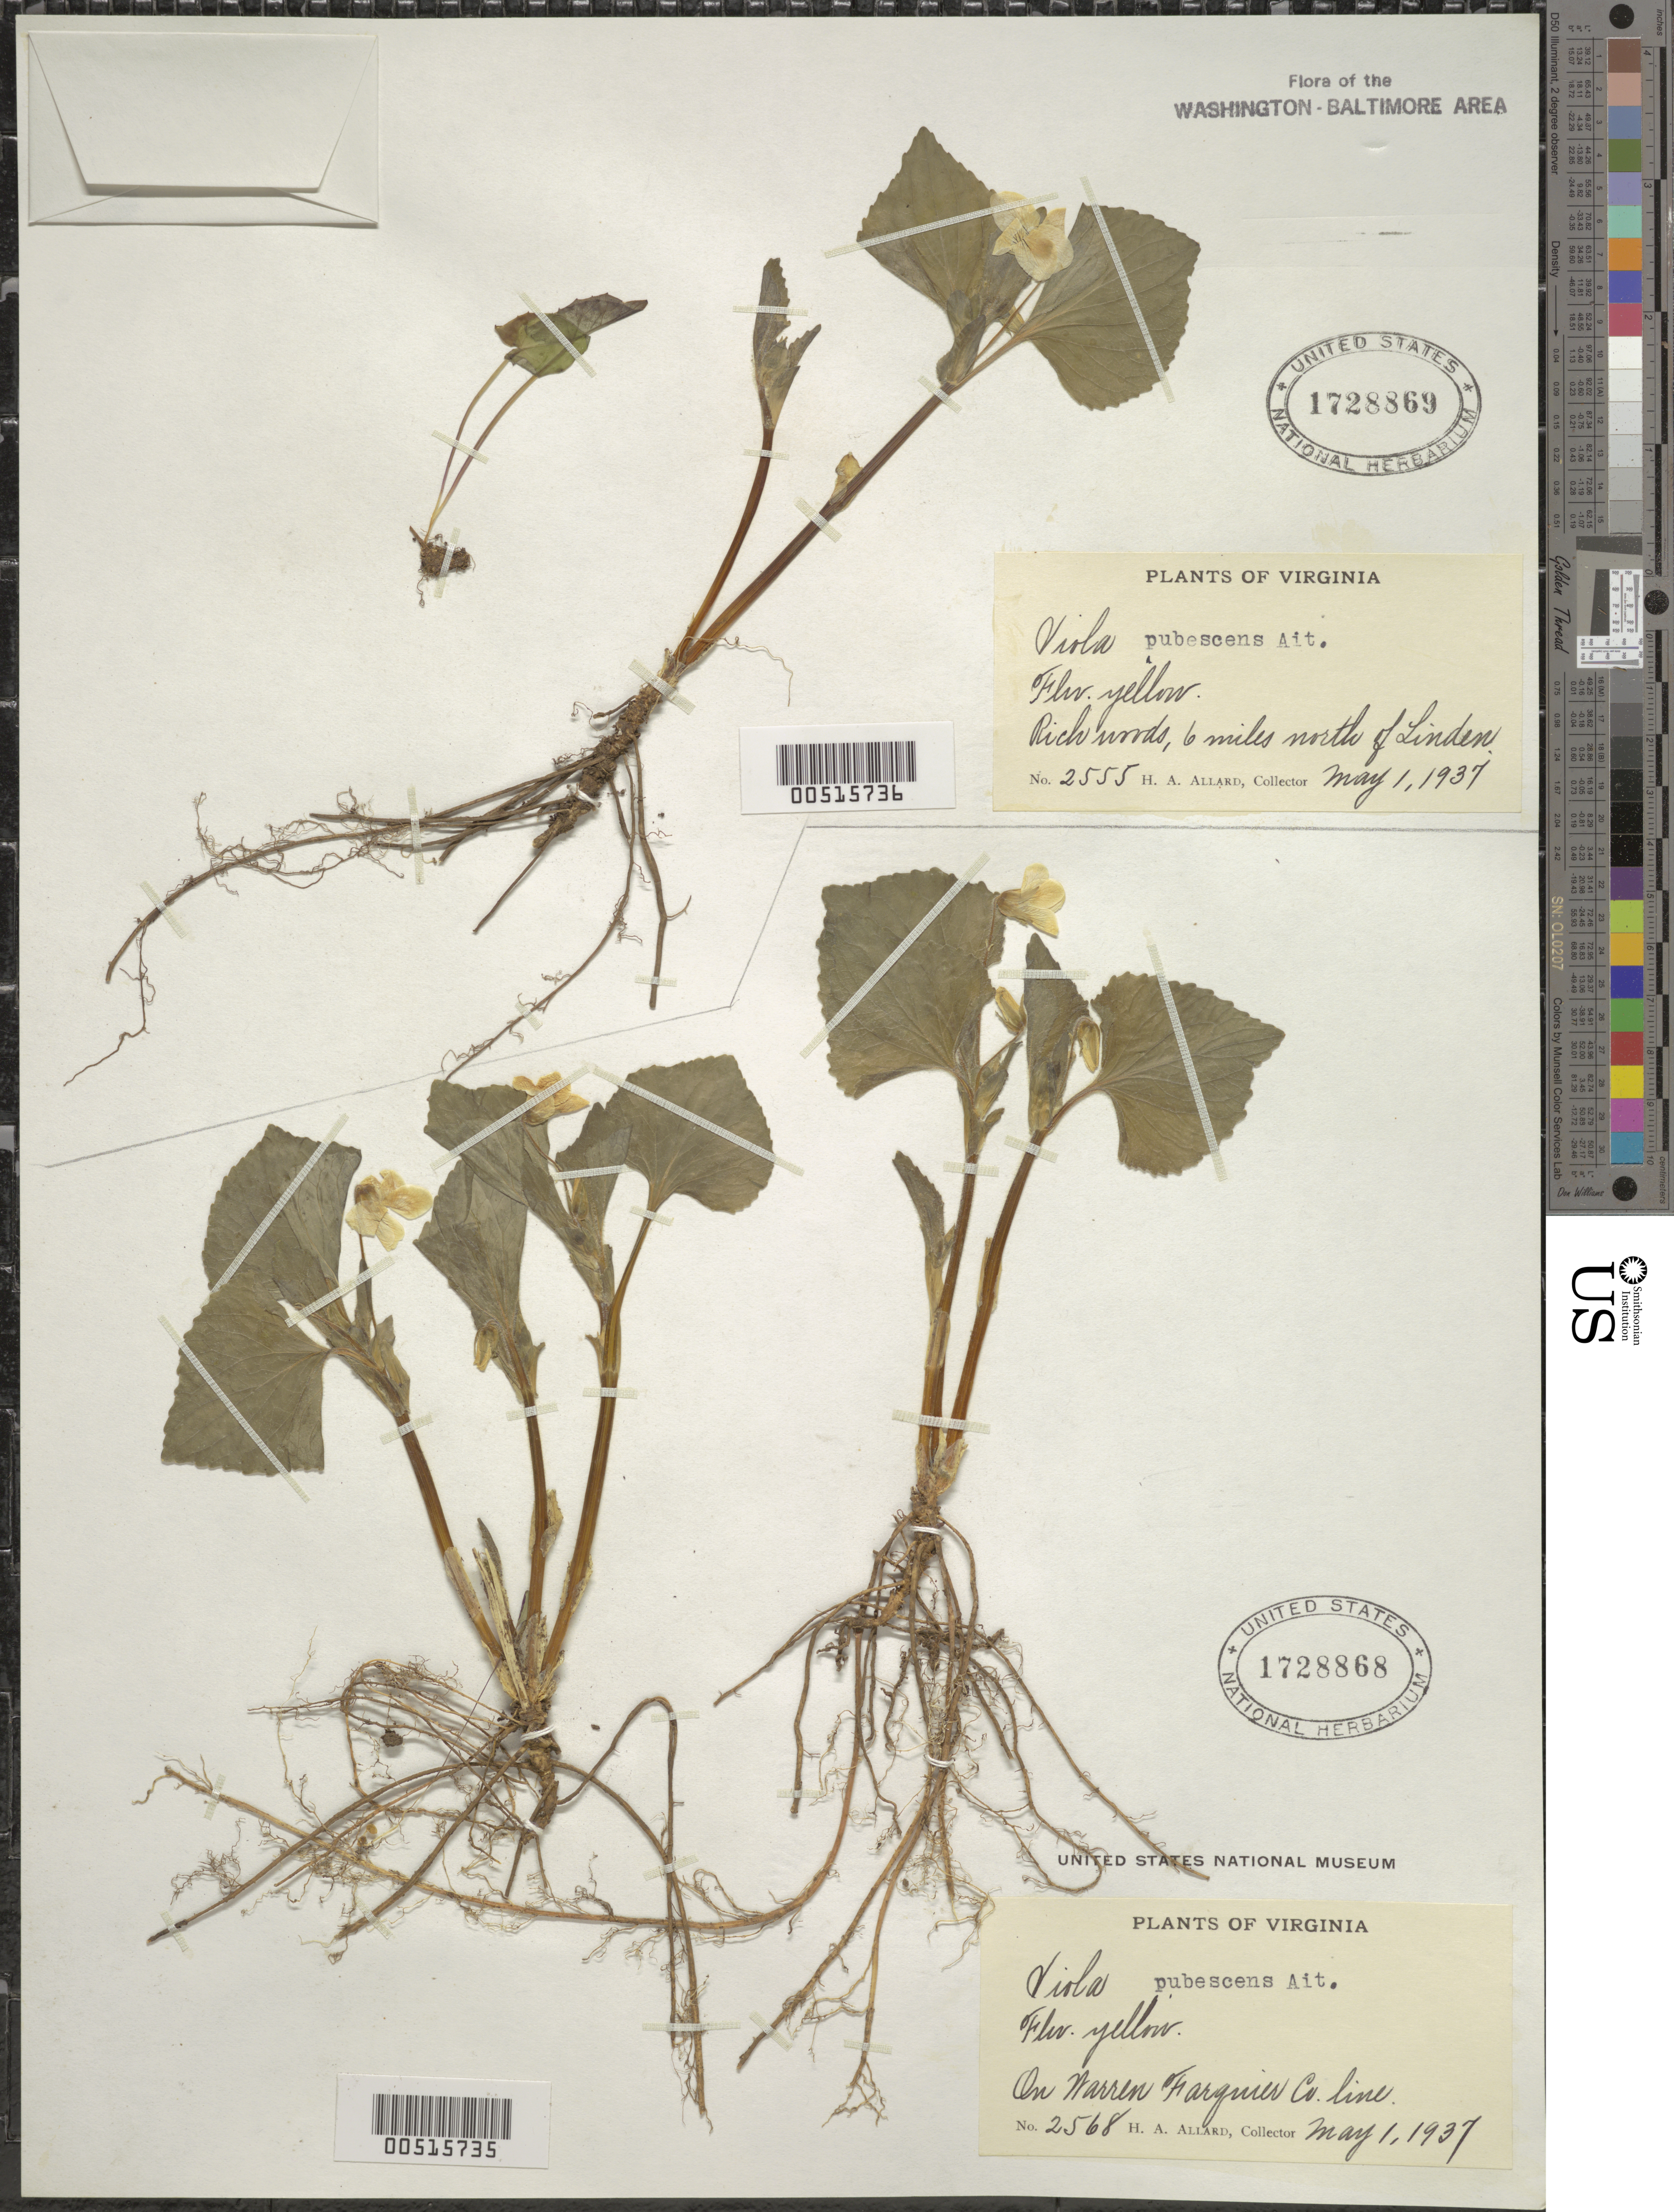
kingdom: Plantae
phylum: Tracheophyta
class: Magnoliopsida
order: Malpighiales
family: Violaceae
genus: Viola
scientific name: Viola pubescens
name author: Aiton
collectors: H. A. Allard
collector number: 2555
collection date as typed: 01 May 1937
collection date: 1937-05-01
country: United States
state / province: Virginia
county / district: Prince William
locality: Linden, 6 mi. N of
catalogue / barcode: US 1728869